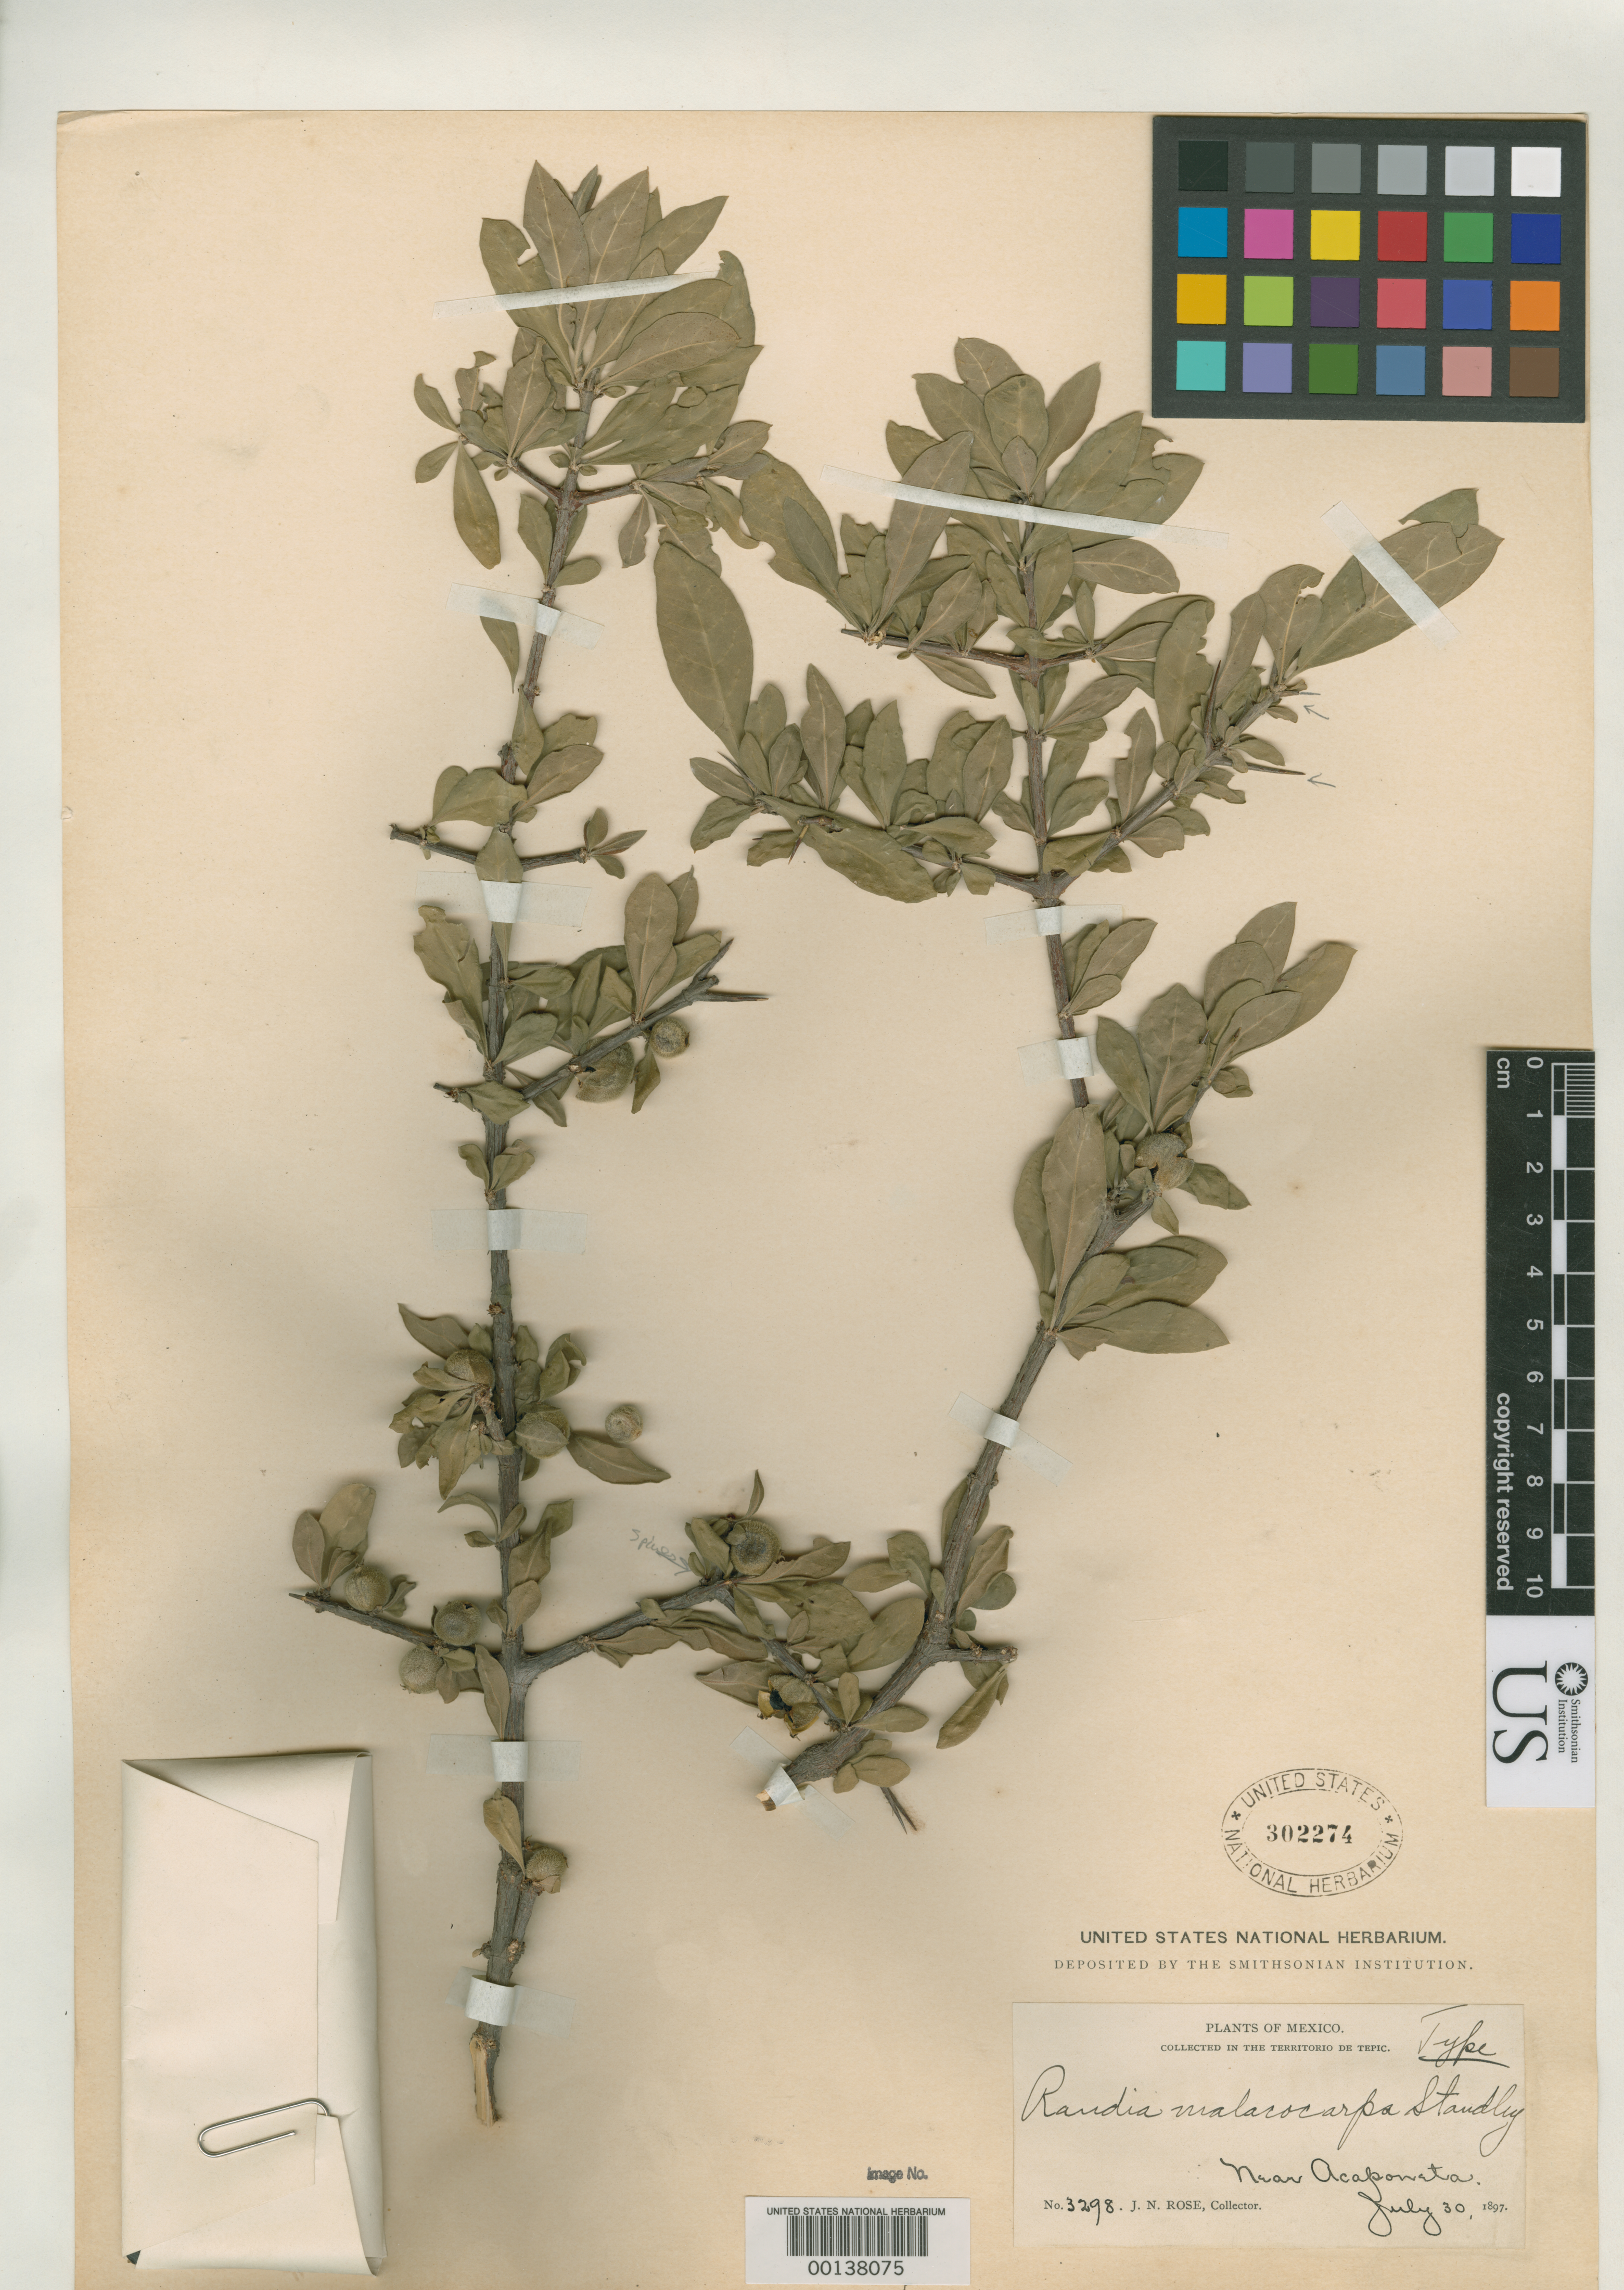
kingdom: Plantae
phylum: Tracheophyta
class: Magnoliopsida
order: Gentianales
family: Rubiaceae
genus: Randia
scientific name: Randia malacocarpa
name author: Standl.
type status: Holotype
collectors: J. N. Rose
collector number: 3298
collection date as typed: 30 Jul 1897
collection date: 1897-07-30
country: Mexico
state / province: Nayarit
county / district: Tepic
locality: Acaponeta, Tepic.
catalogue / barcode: US 302274